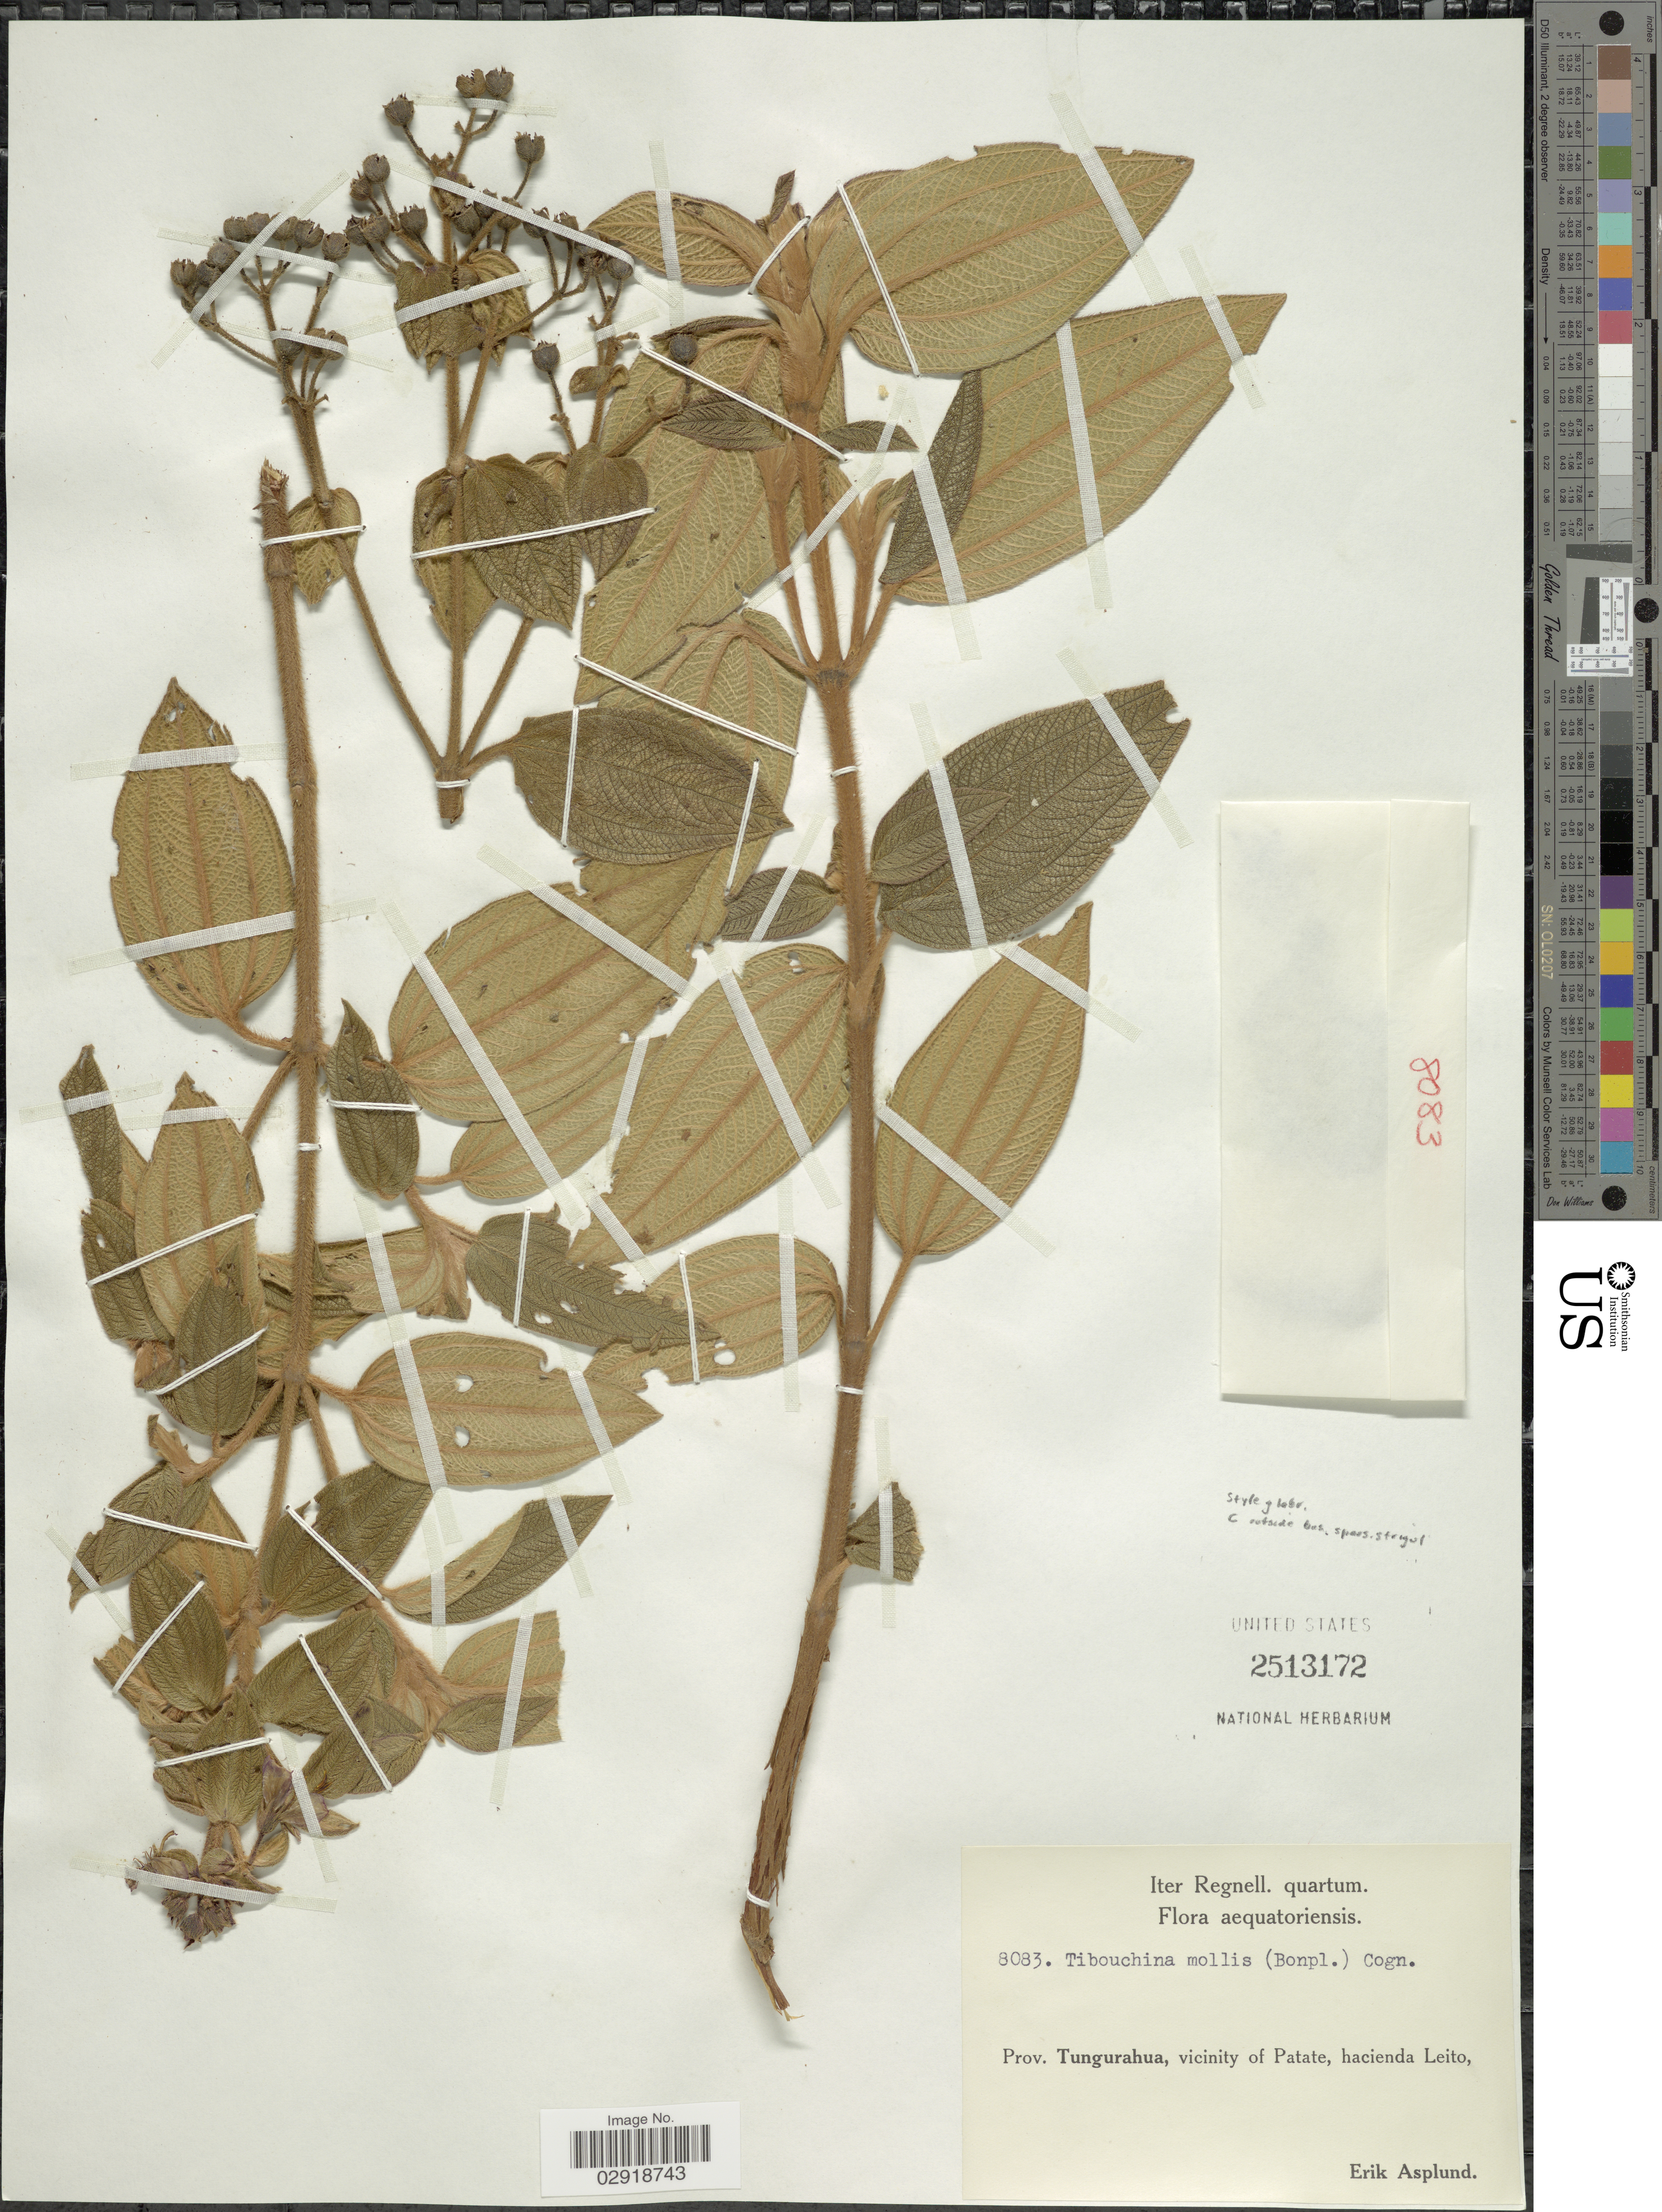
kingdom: Plantae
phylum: Tracheophyta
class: Magnoliopsida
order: Myrtales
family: Melastomataceae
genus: Chaetogastra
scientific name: Chaetogastra mollis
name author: (Bonpl.) DC.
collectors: E. Asplund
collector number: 8083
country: Ecuador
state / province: Tungurahua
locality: Vicinity of Patate, hacienda Leito.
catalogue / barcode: US 2513172